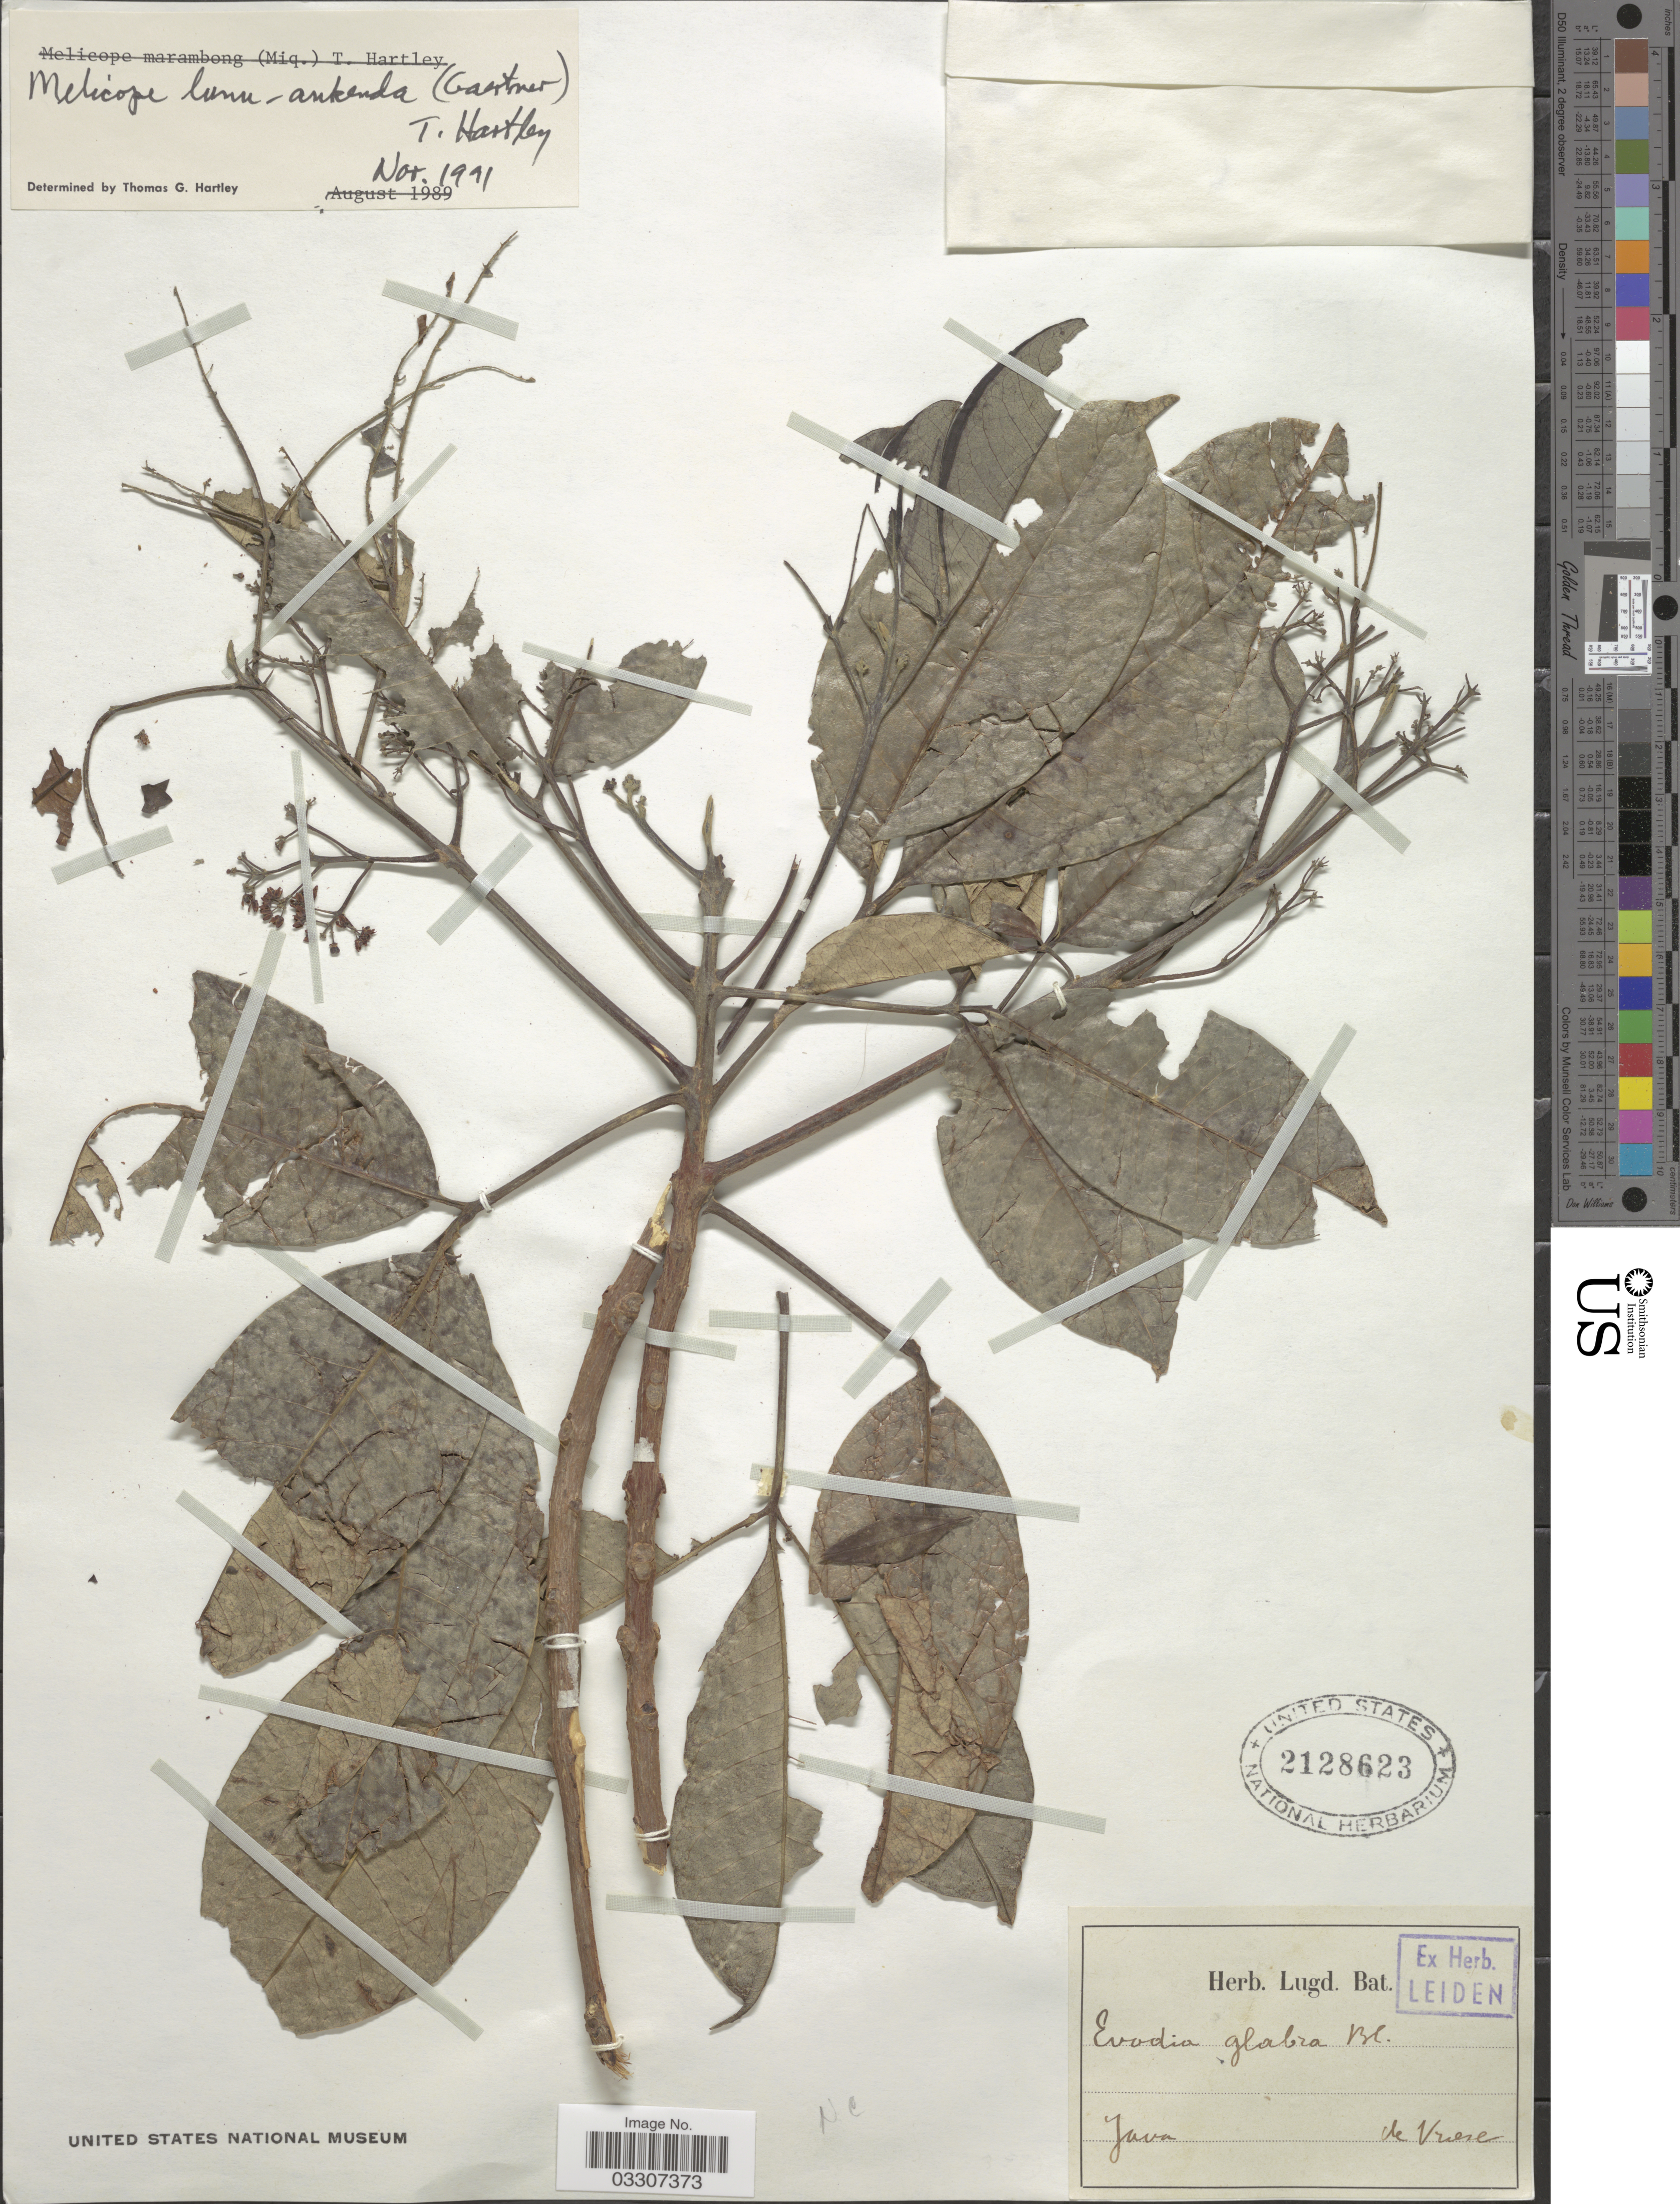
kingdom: Plantae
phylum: Tracheophyta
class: Magnoliopsida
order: Sapindales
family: Rutaceae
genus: Melicope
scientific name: Melicope lunu-ankenda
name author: (Gaertn.) T.G. Hartley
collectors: De Vriese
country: Indonesia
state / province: Java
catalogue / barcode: US 2128623